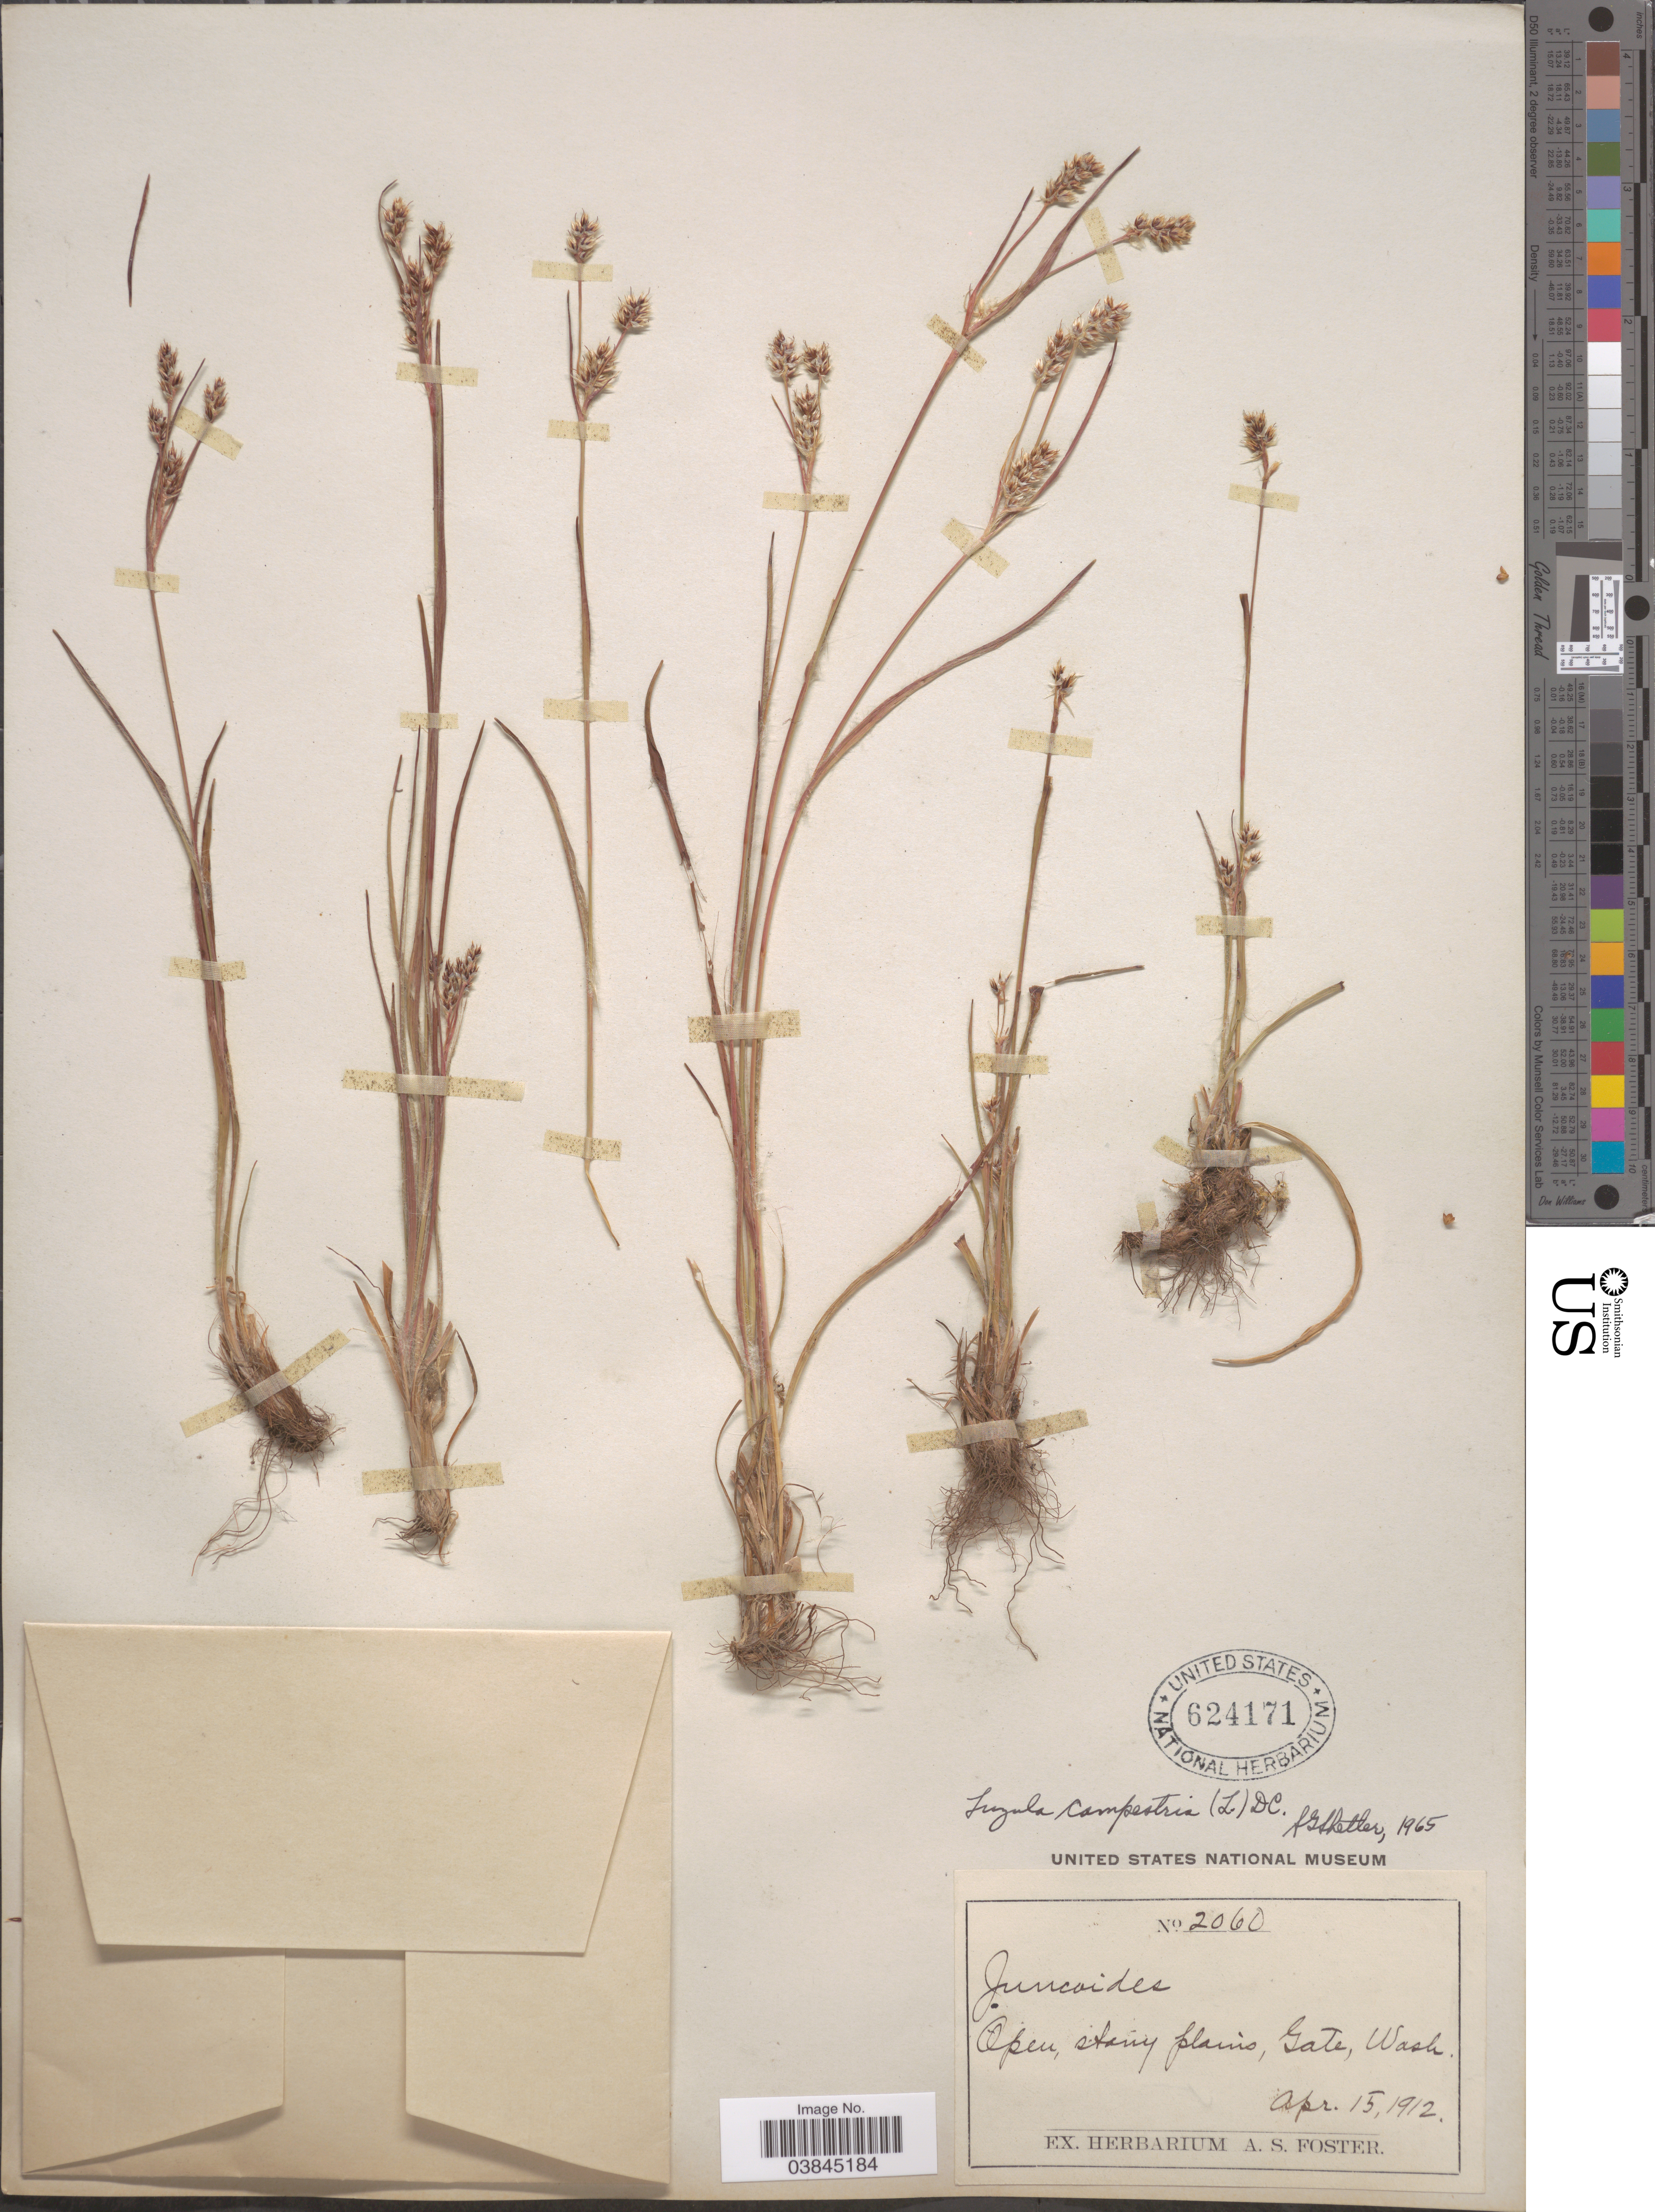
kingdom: Plantae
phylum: Tracheophyta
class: Liliopsida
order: Poales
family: Juncaceae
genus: Luzula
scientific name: Luzula campestris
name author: (L.) DC.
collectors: ex herb. A. S. Foster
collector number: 2060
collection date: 1912-04-15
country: United States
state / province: Washington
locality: Gate.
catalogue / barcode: US 624171